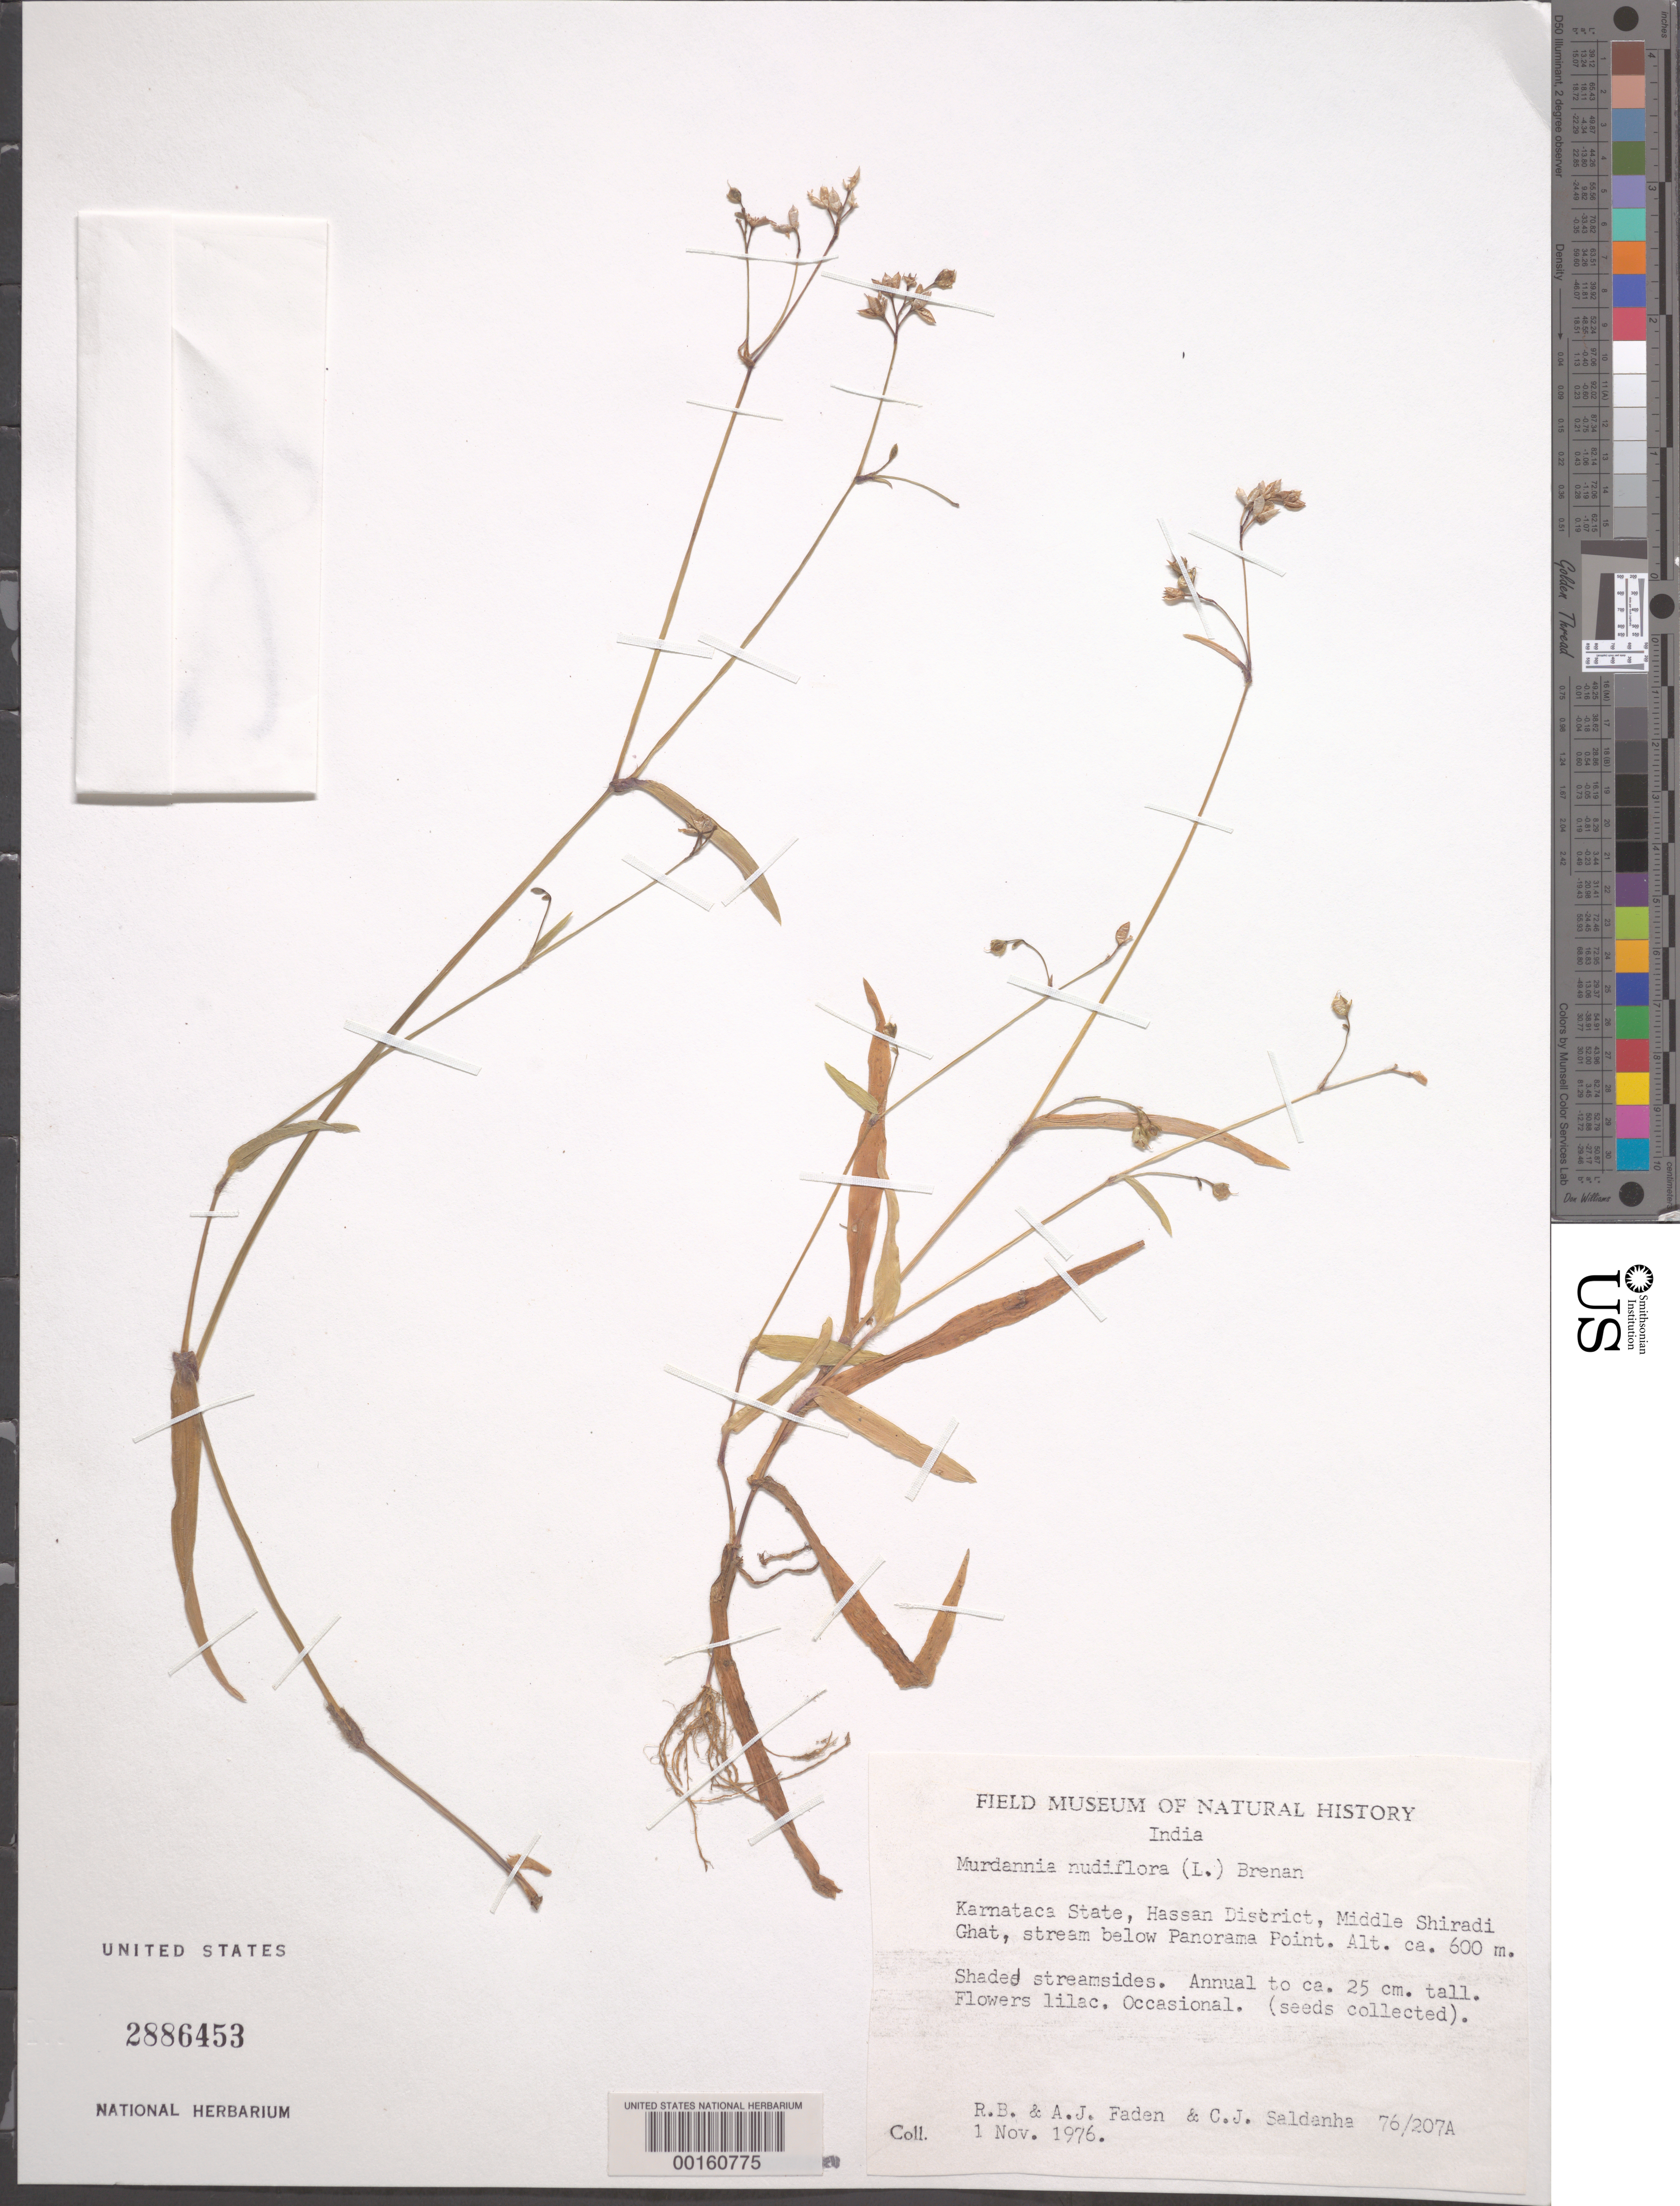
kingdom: Plantae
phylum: Tracheophyta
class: Liliopsida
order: Commelinales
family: Commelinaceae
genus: Murdannia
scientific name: Murdannia nudiflora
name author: (L.) Brenan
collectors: R. B. Faden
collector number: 76/207a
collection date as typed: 01 Nov 1976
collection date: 1976-11-01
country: India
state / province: Karnataka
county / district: Hassan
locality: Middle shiradi ghat, below panorama point, mysore state [mysore state = karnataka.]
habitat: Shaded streamsides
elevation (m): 600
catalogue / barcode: US 2886453